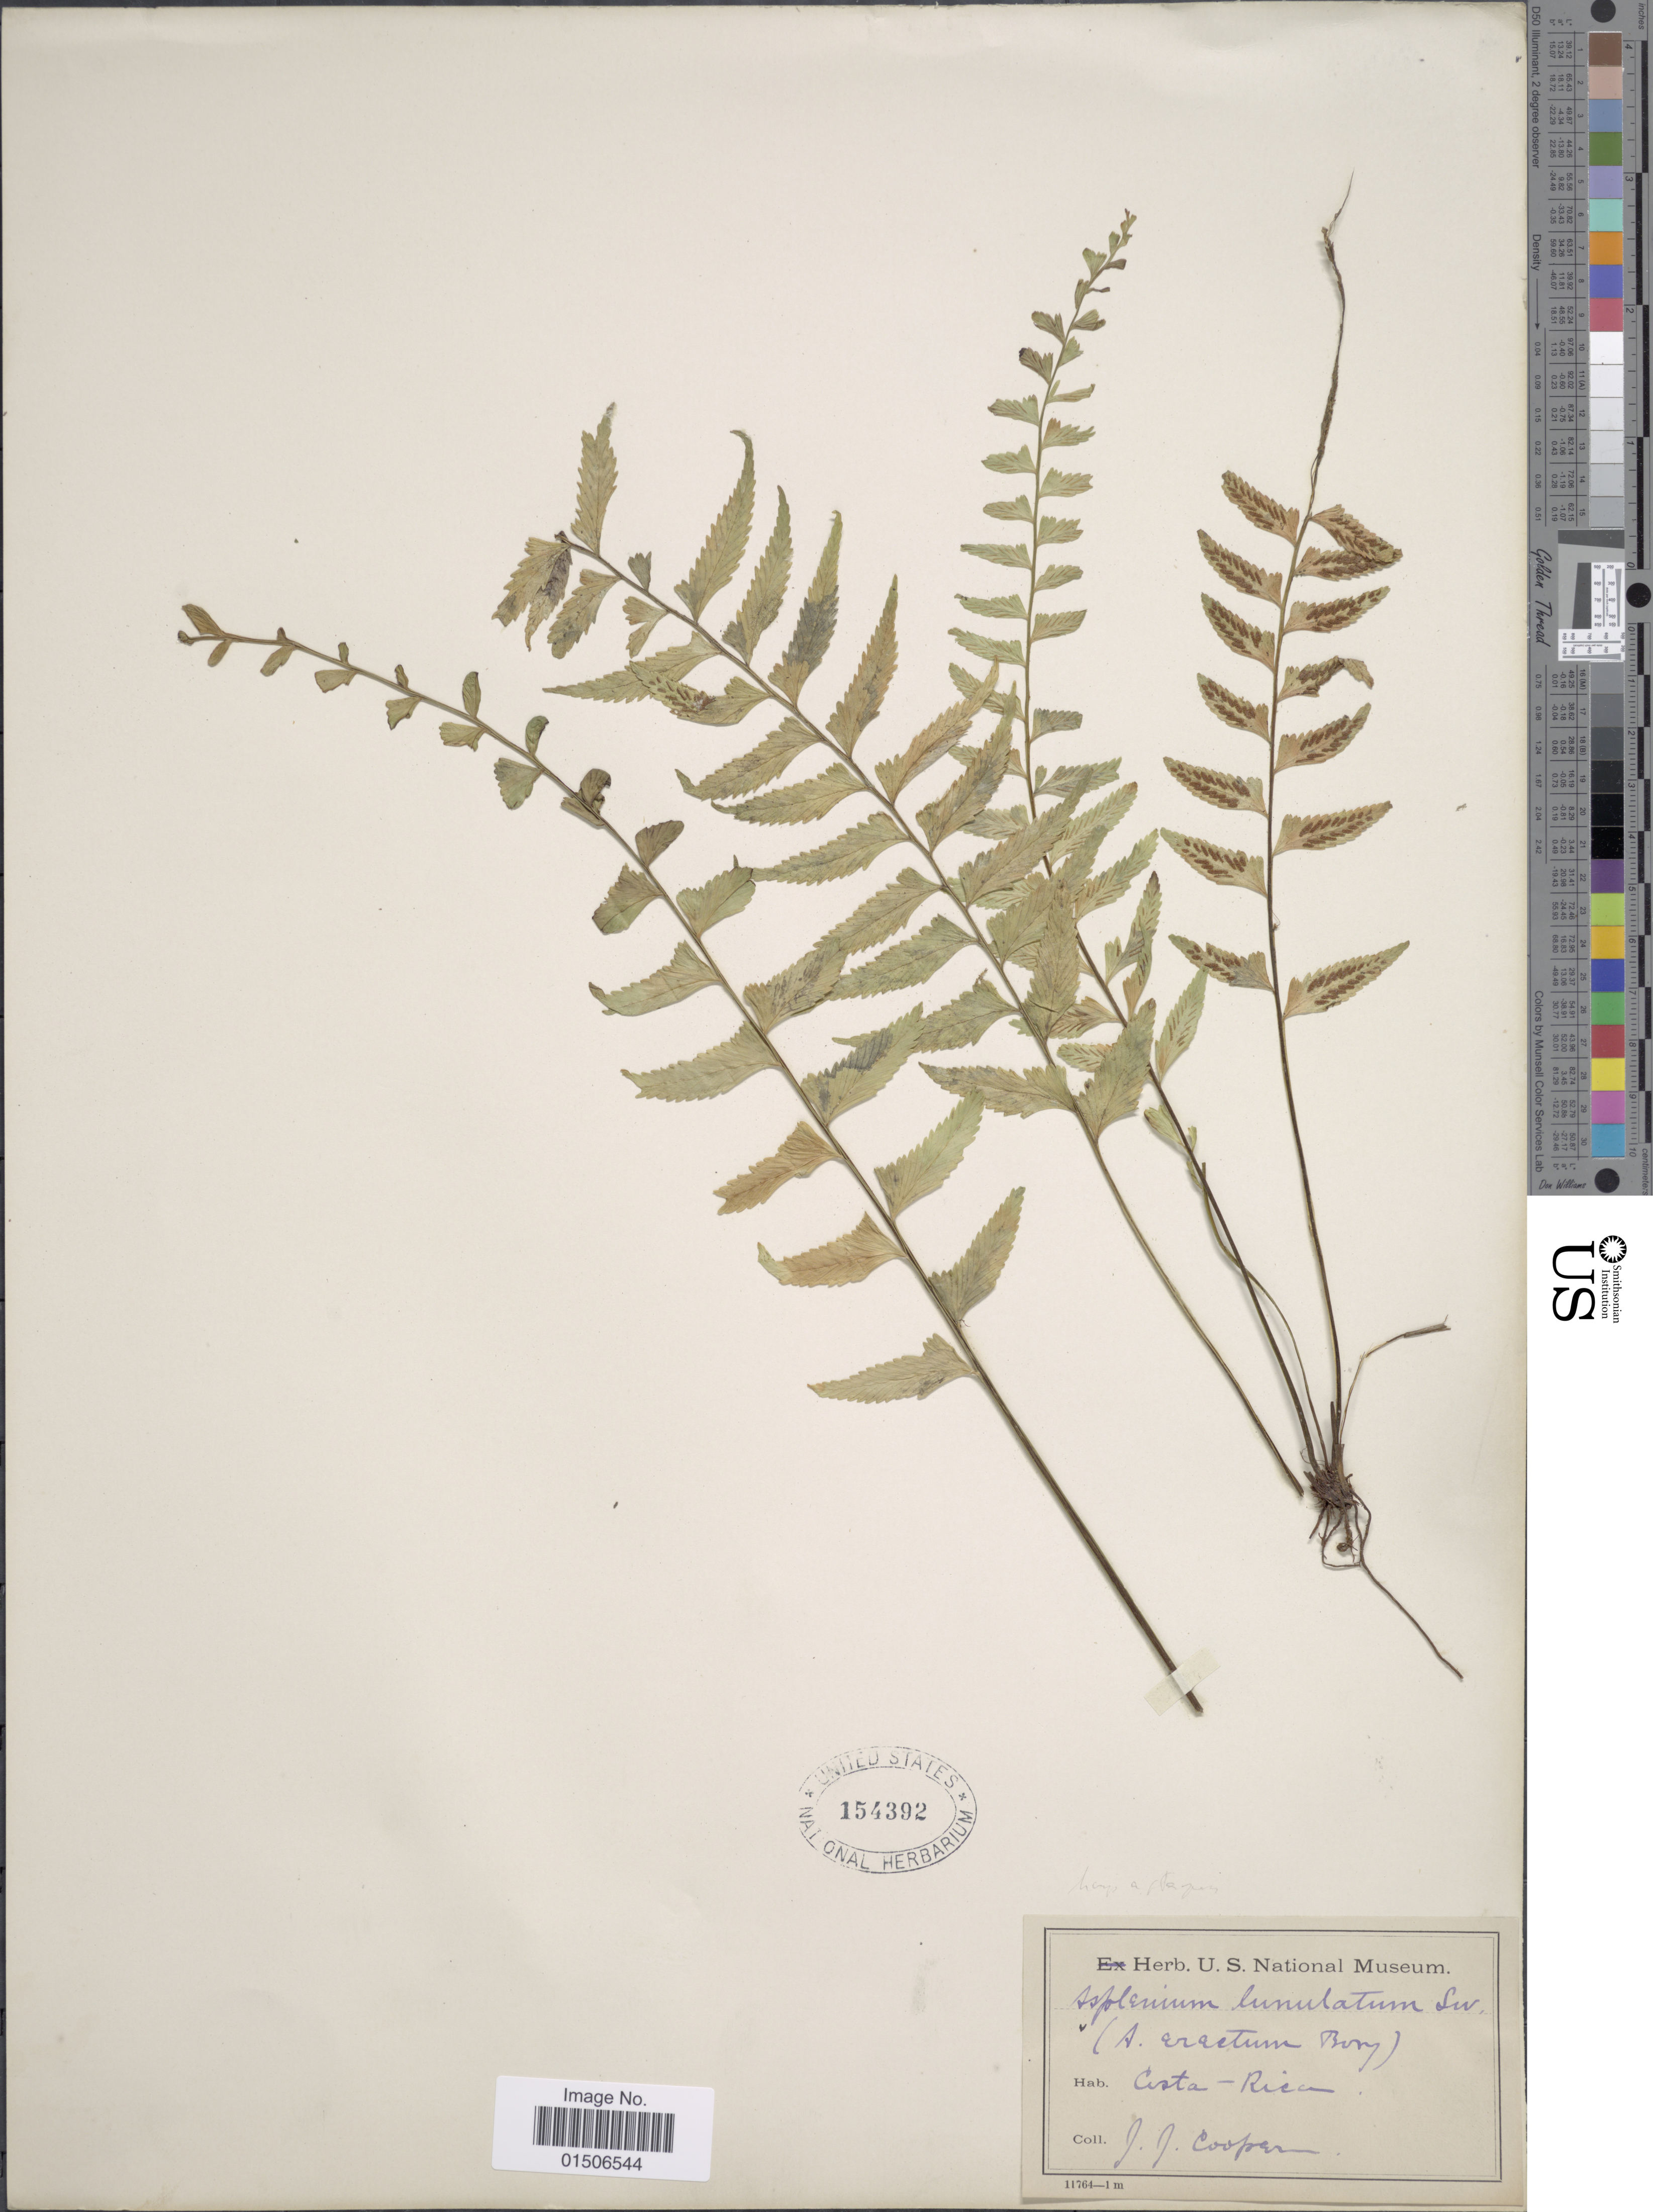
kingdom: Plantae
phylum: Tracheophyta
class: Polypodiopsida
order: Polypodiales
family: Aspleniaceae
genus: Asplenium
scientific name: Asplenium harpeodes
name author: Kunze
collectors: J. J. Cooper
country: Costa Rica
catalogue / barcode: US 154392